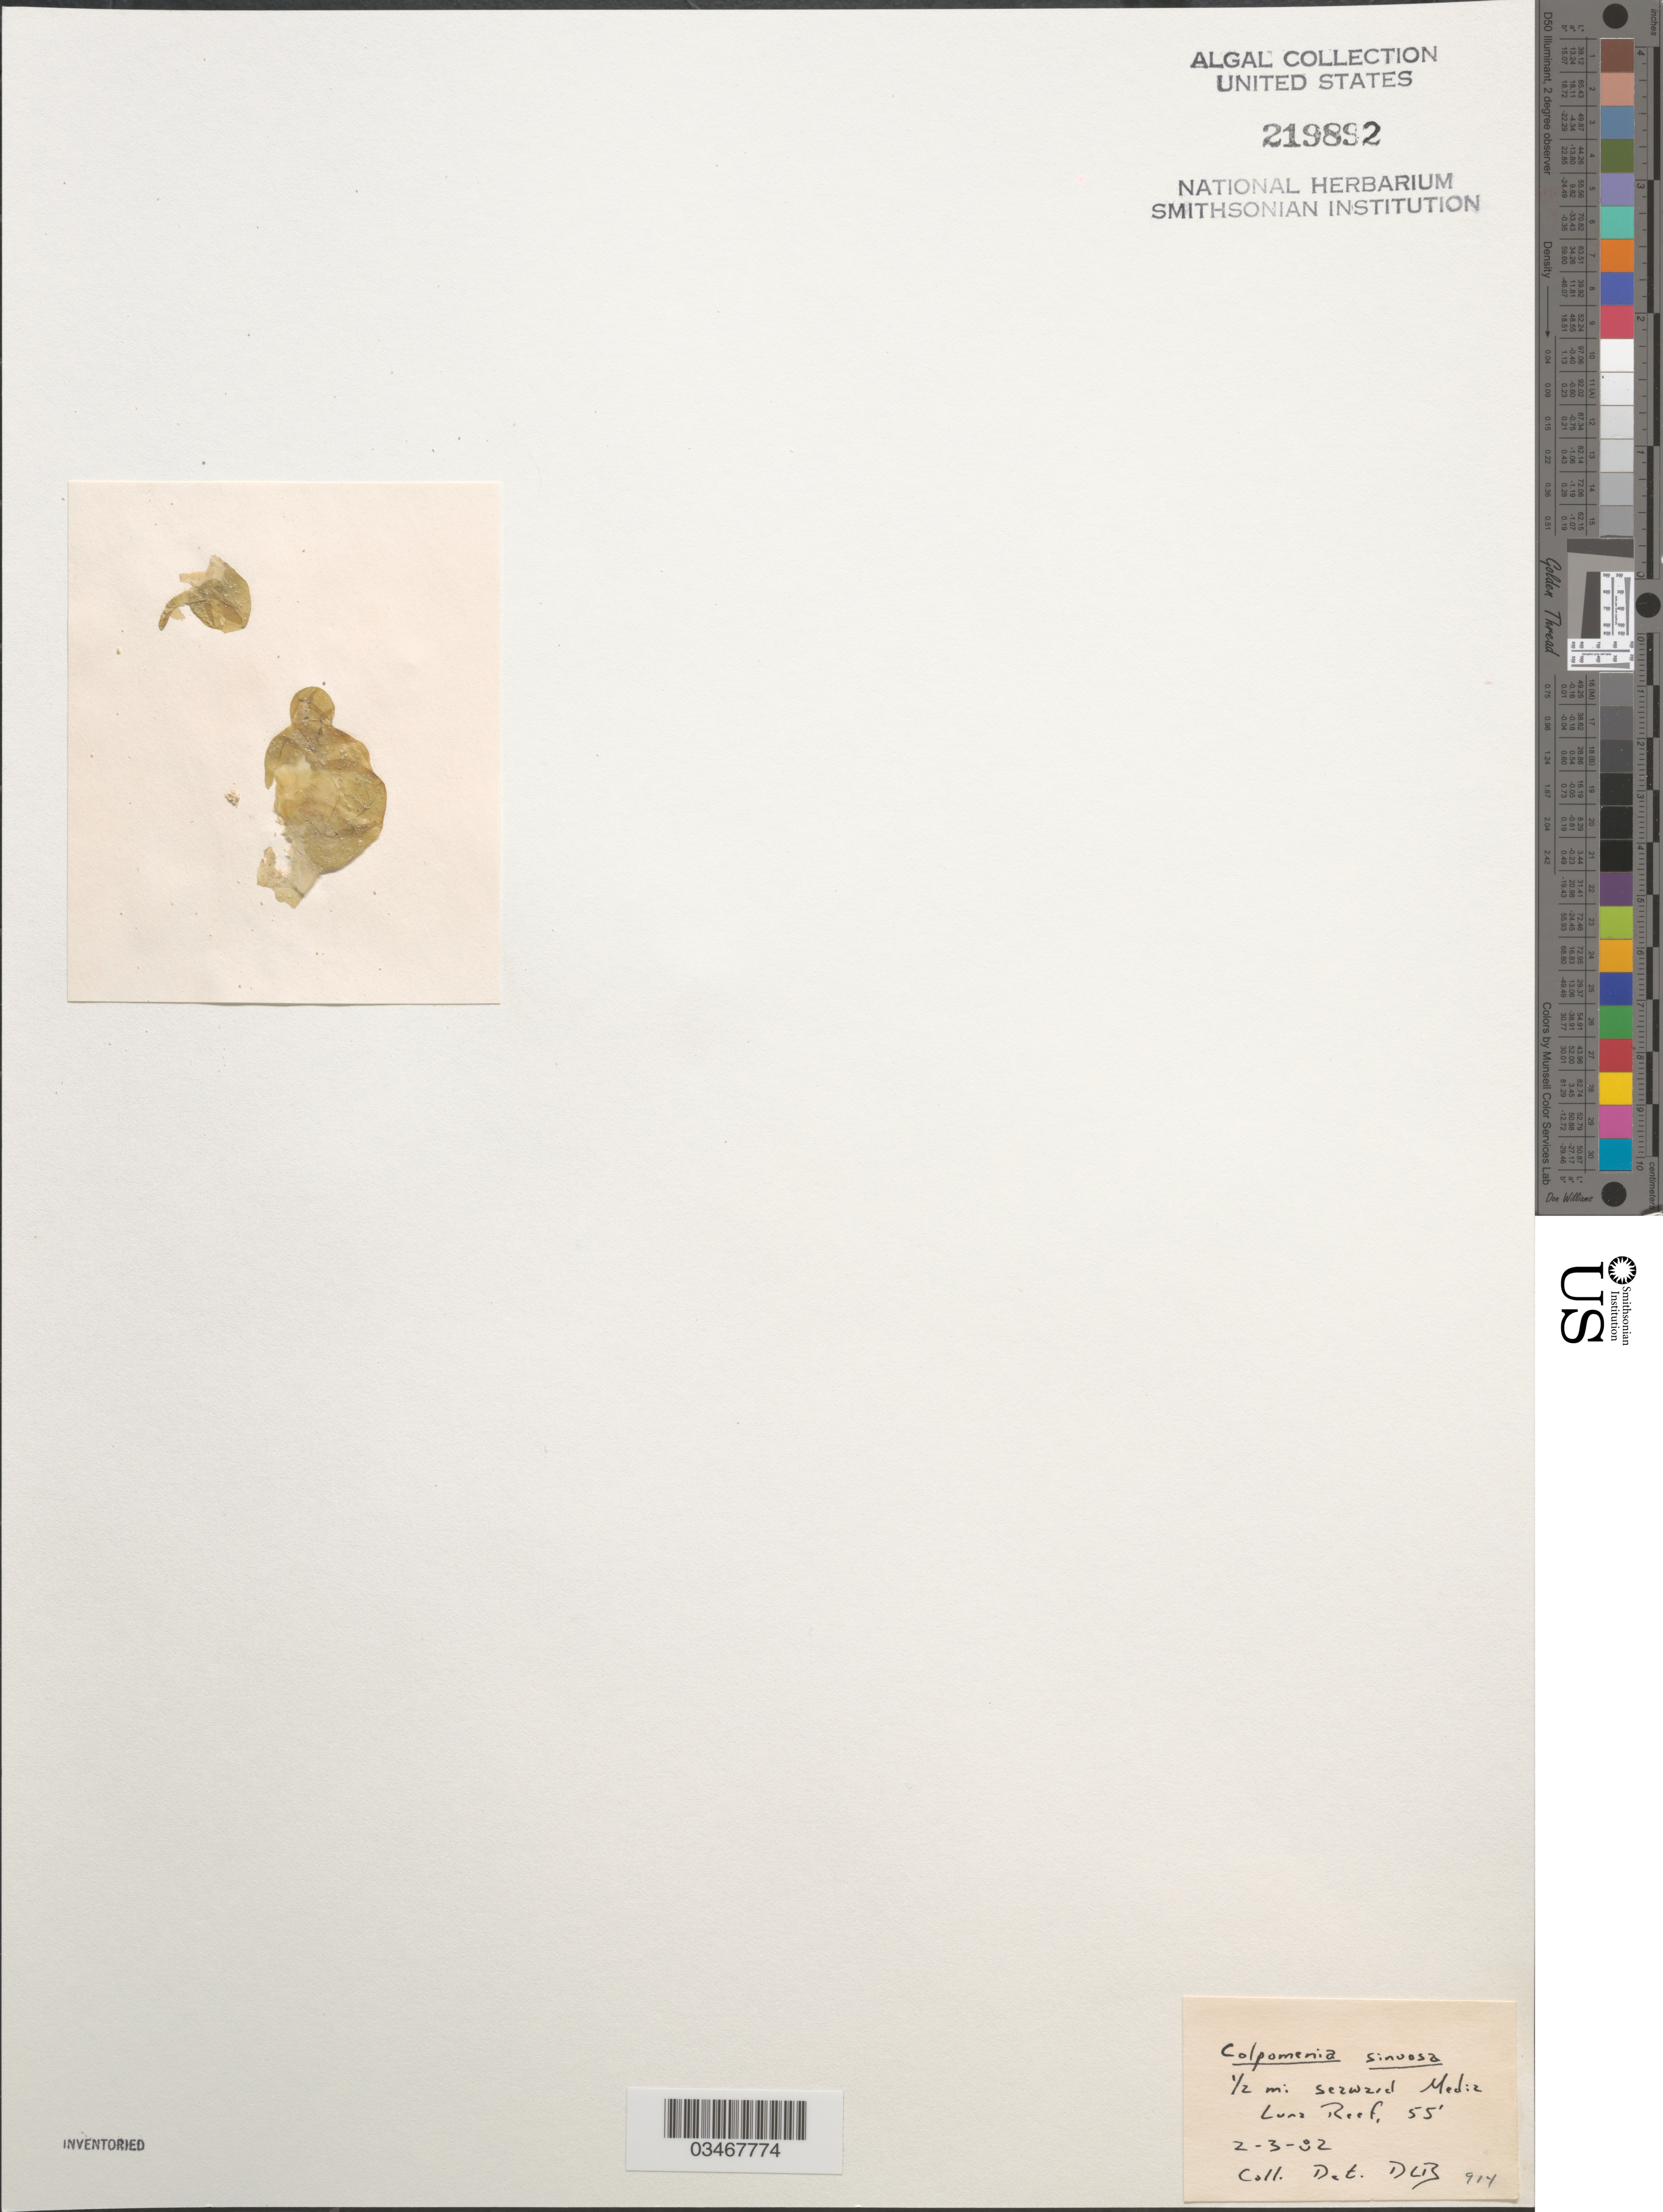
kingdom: Chromista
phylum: Ochrophyta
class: Phaeophyceae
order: Scytosiphonales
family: Scytosiphonaceae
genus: Colpomenia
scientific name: Colpomenia sinuosa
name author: (K. Mert. ex Roth) Derbes & Solier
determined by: Ballantine, D. L.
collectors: D.L. Ballantine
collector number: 914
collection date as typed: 03 Feb 1982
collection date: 1982-02-03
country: Puerto Rico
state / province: Lajas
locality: Half a mile seaward Media Luna Reef.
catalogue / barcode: US 219892